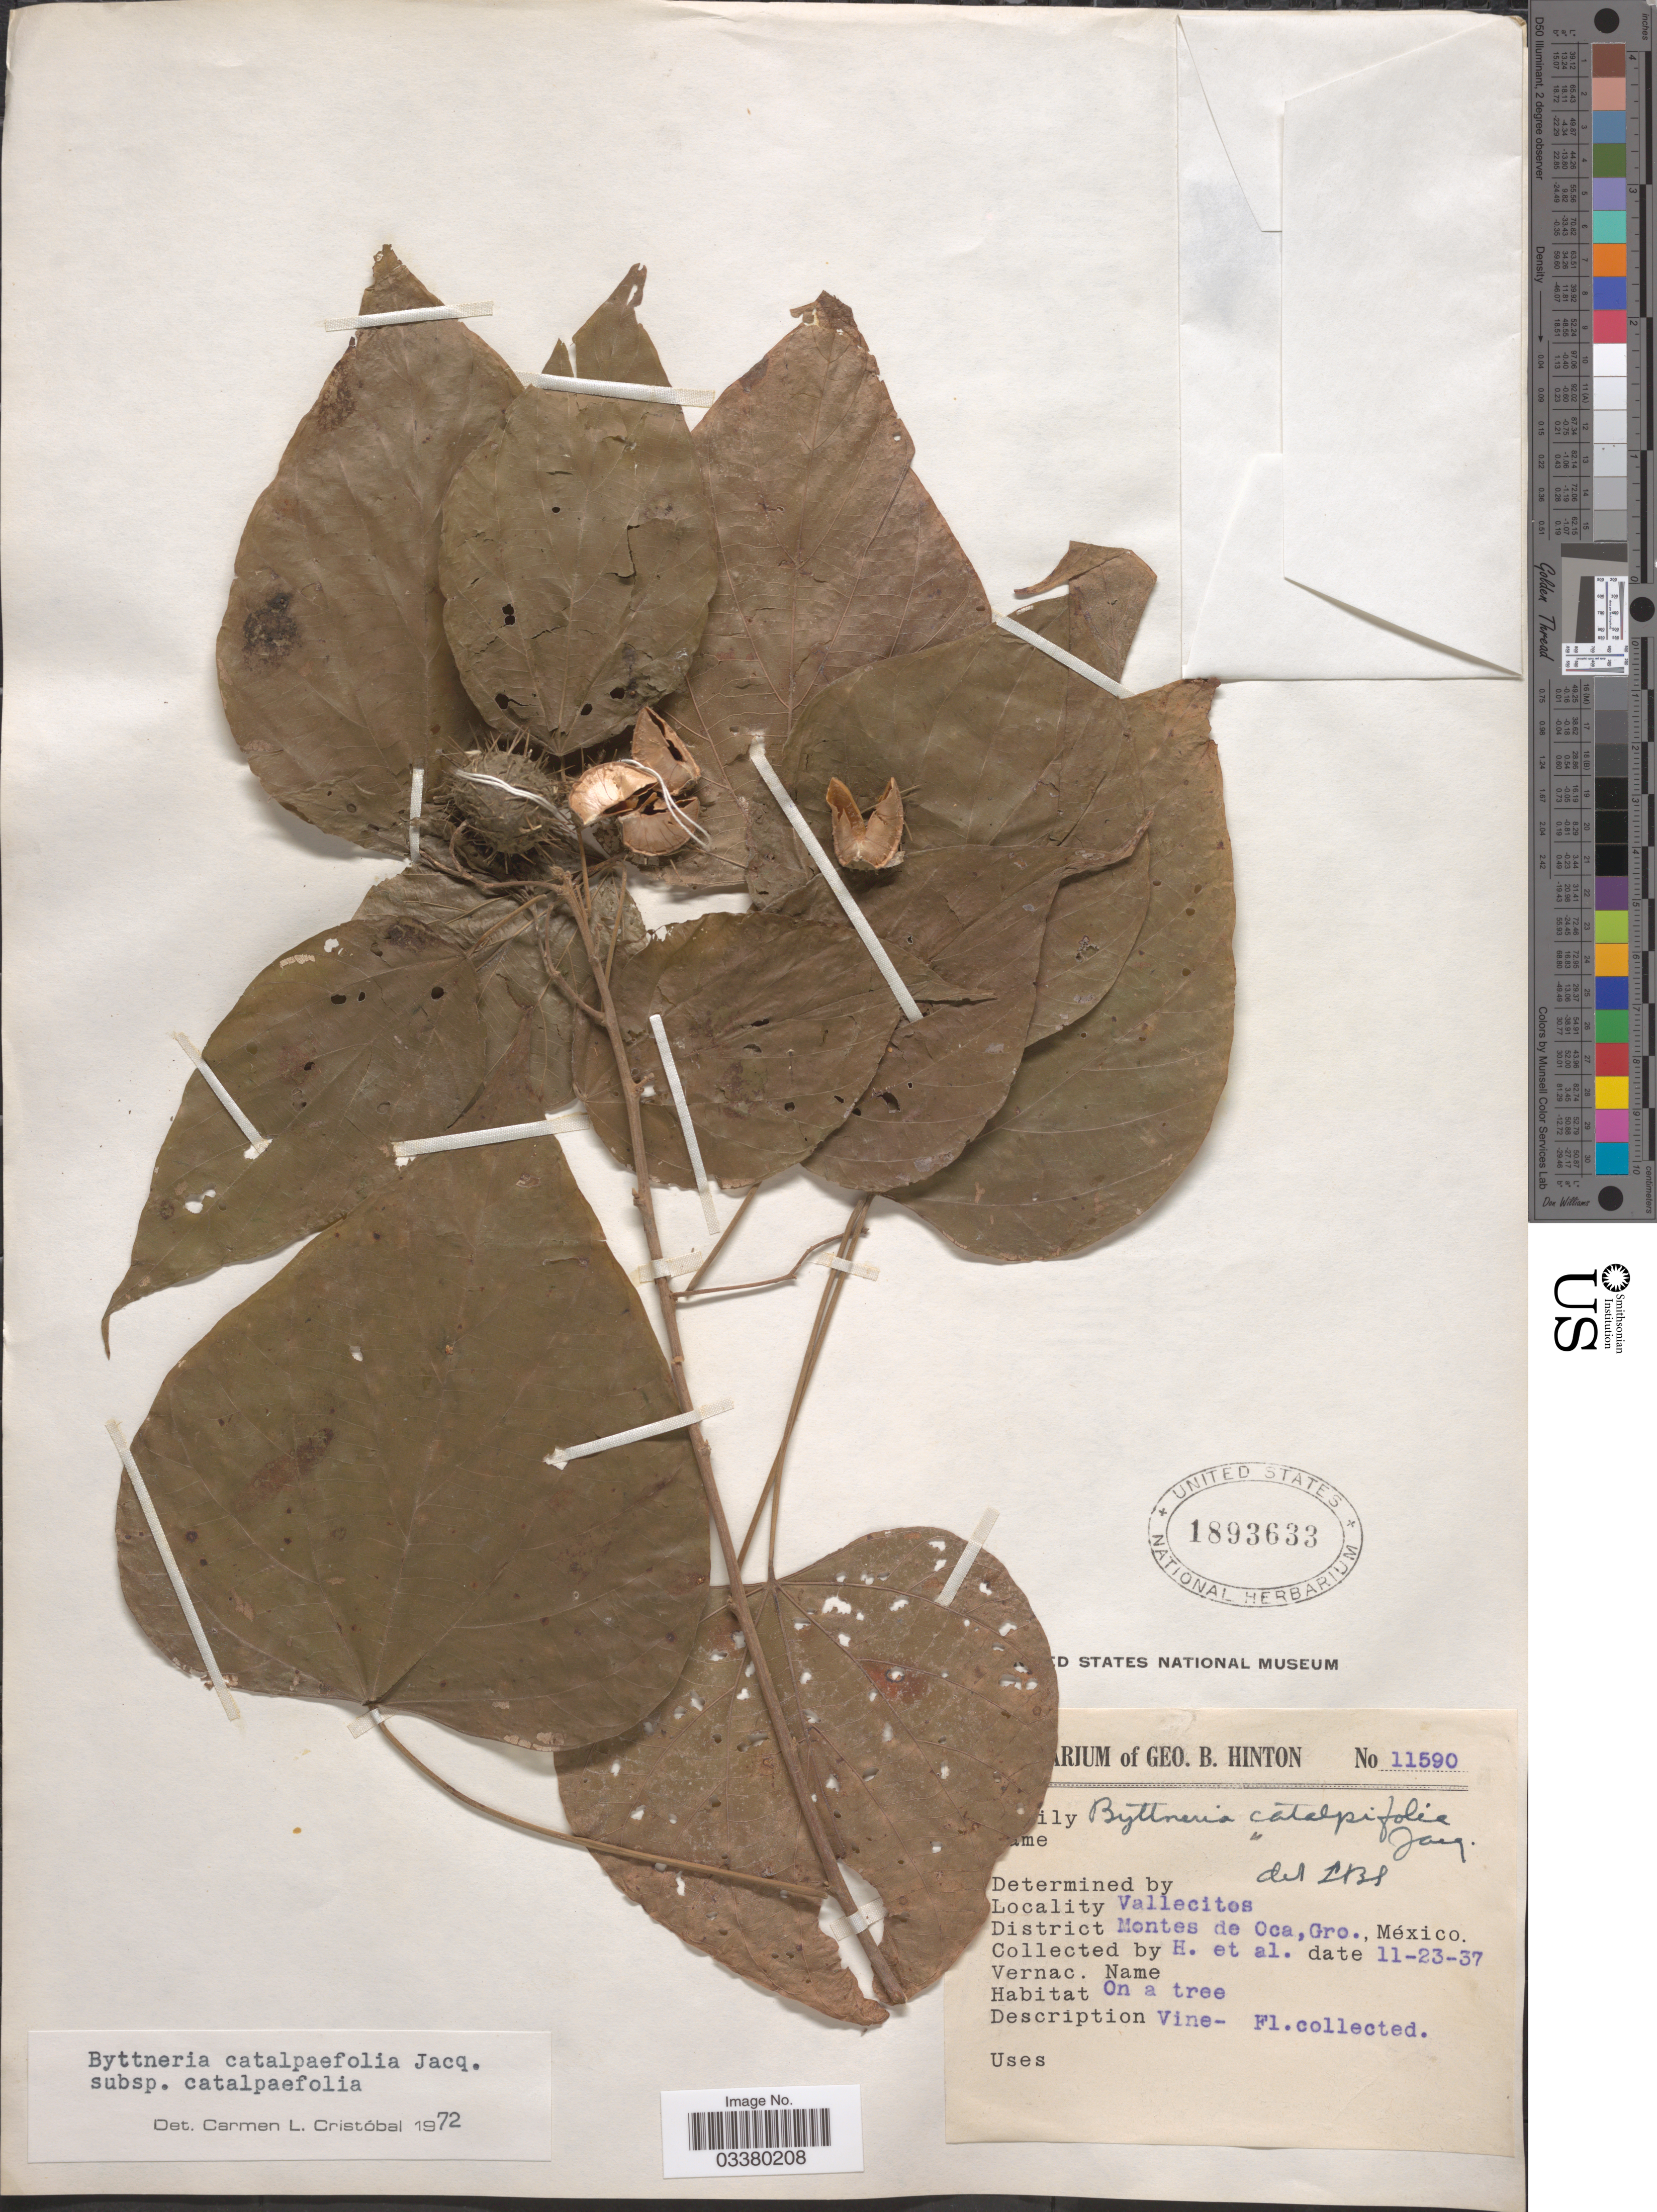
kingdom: Plantae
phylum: Tracheophyta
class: Magnoliopsida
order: Malvales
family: Malvaceae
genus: Byttneria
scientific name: Byttneria catalpifolia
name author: Jacq.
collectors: G. B. Hinton & et al.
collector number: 11590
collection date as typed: Transcribed d/m/y: 23/11/37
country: Mexico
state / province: Guerrero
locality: Vallecitos. District Montes de Oca.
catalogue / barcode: US 1893633